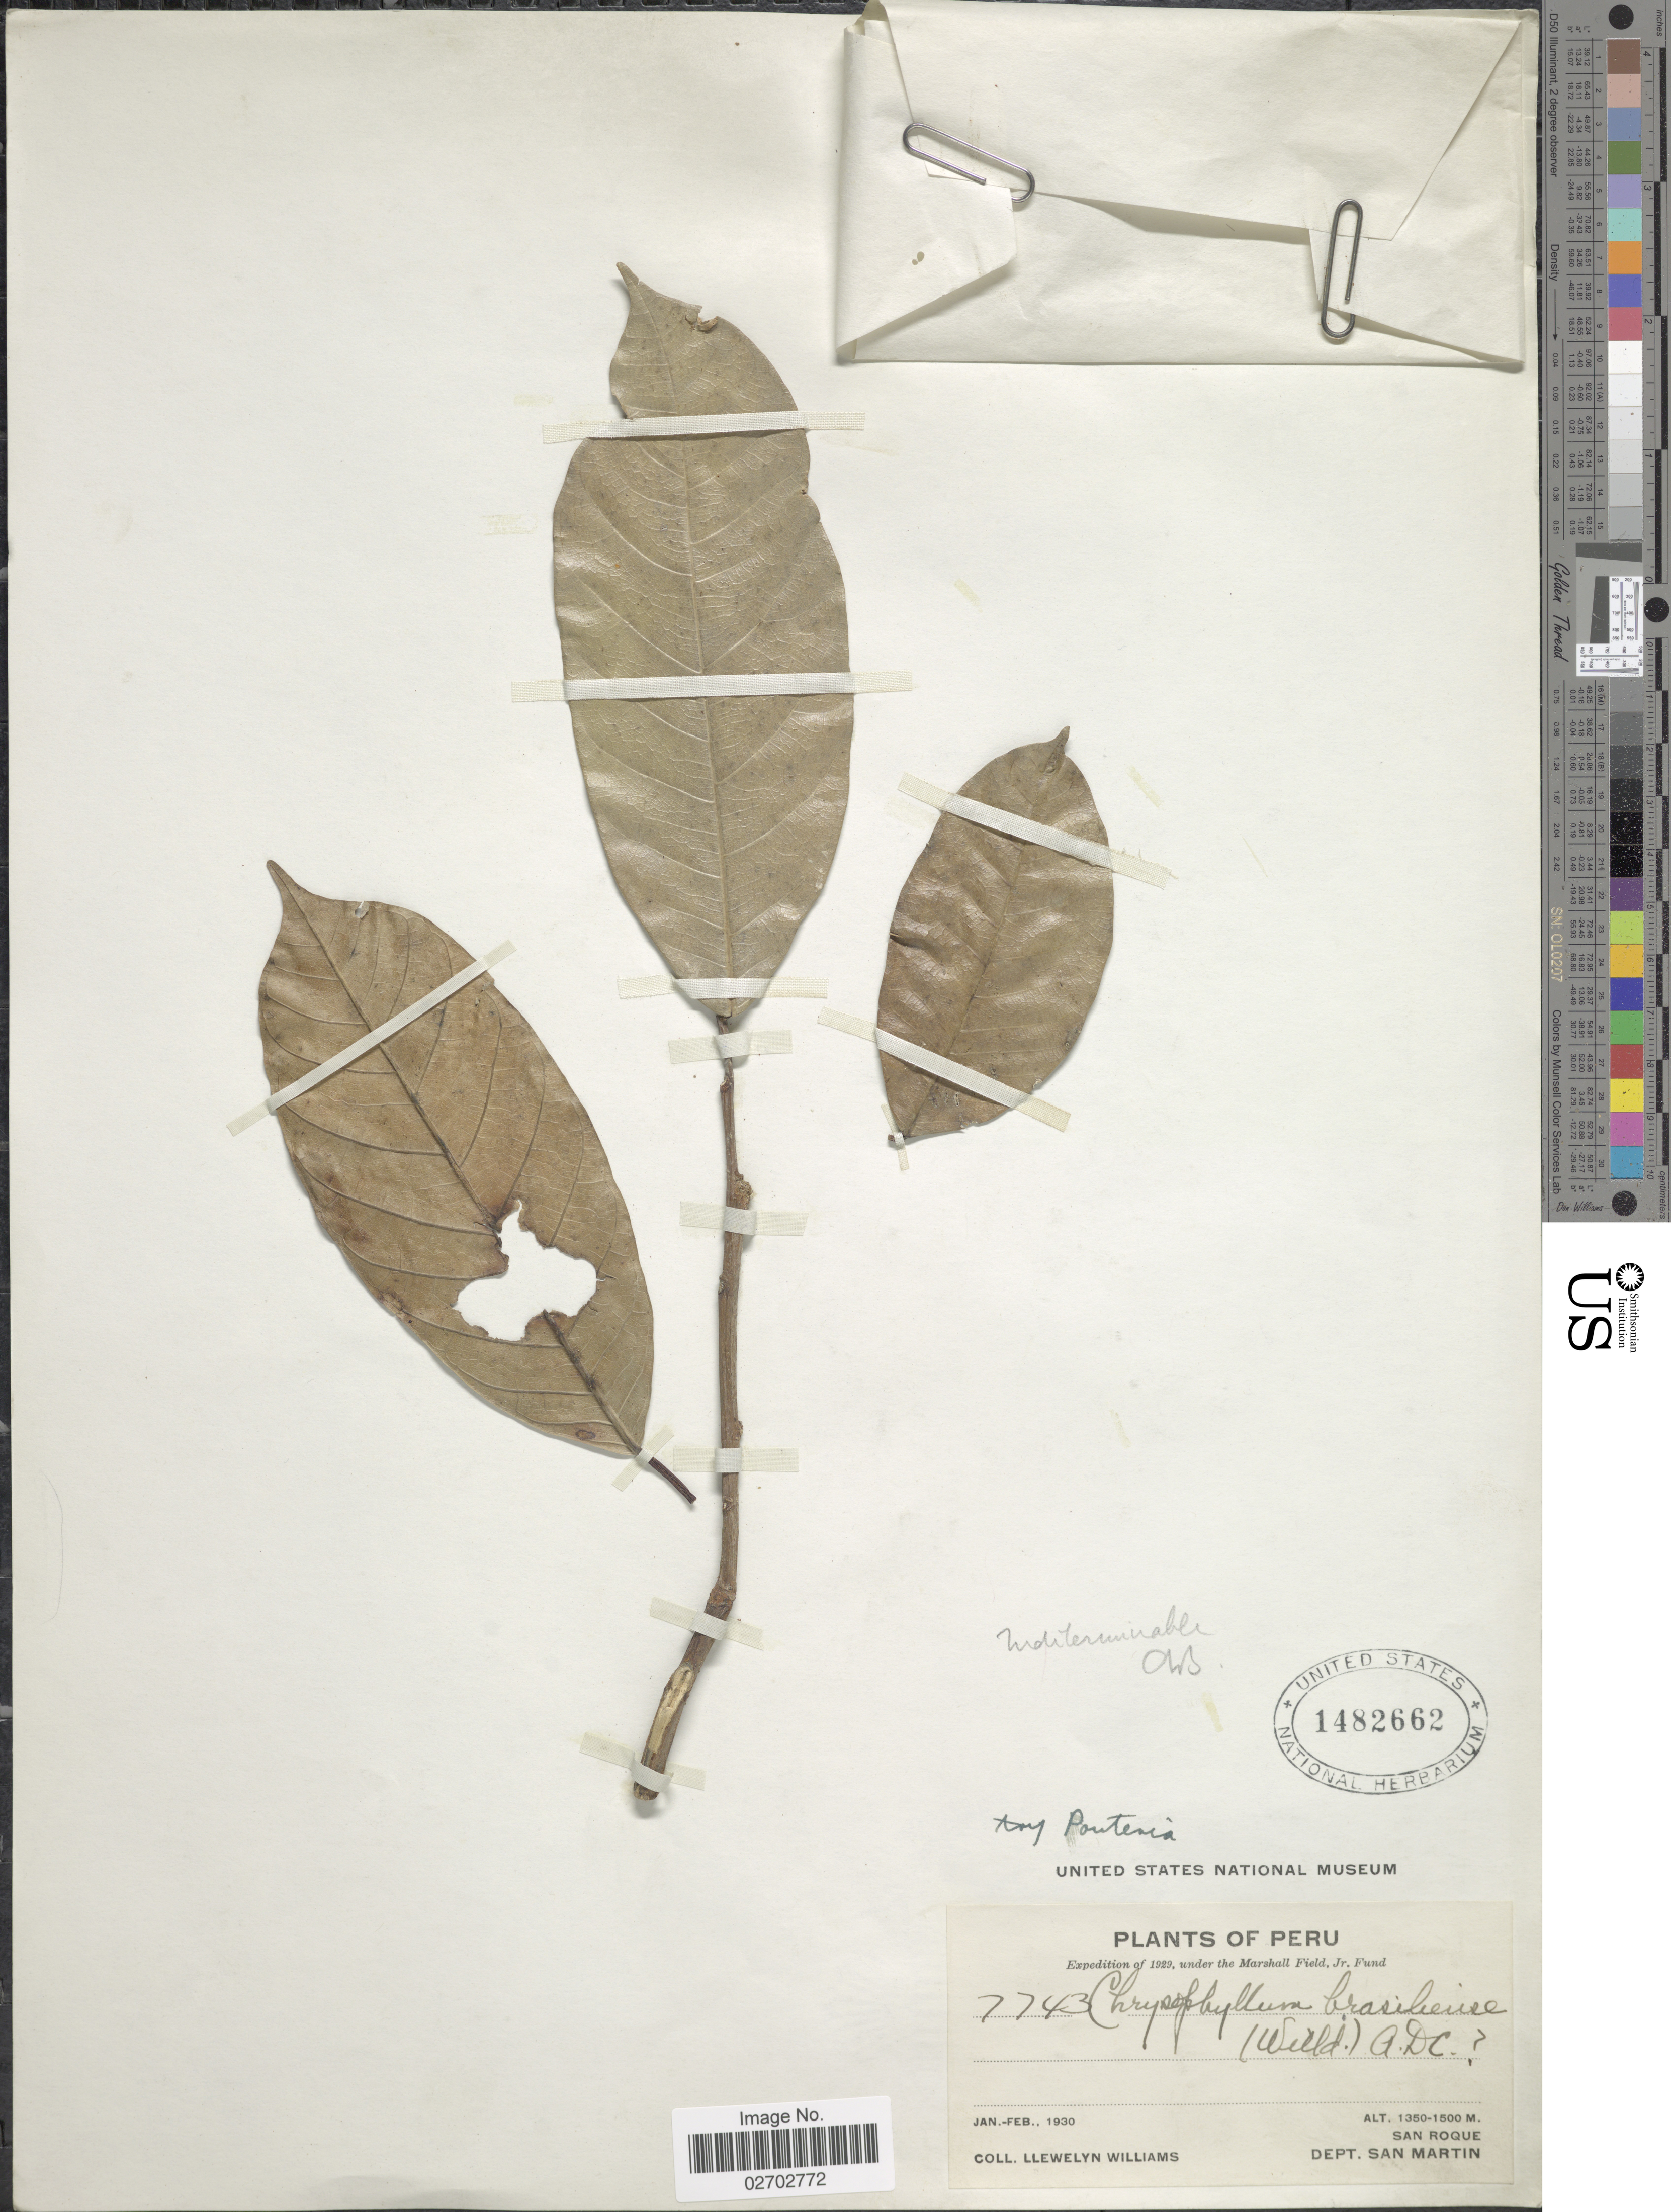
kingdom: Plantae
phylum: Tracheophyta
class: Magnoliopsida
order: Ericales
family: Sapotaceae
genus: Pouteria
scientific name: Pouteria sp.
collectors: Ll. Williams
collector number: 7743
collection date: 1930-01/1930-02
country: Peru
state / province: San Martín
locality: San Roque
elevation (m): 1350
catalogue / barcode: US 1482662